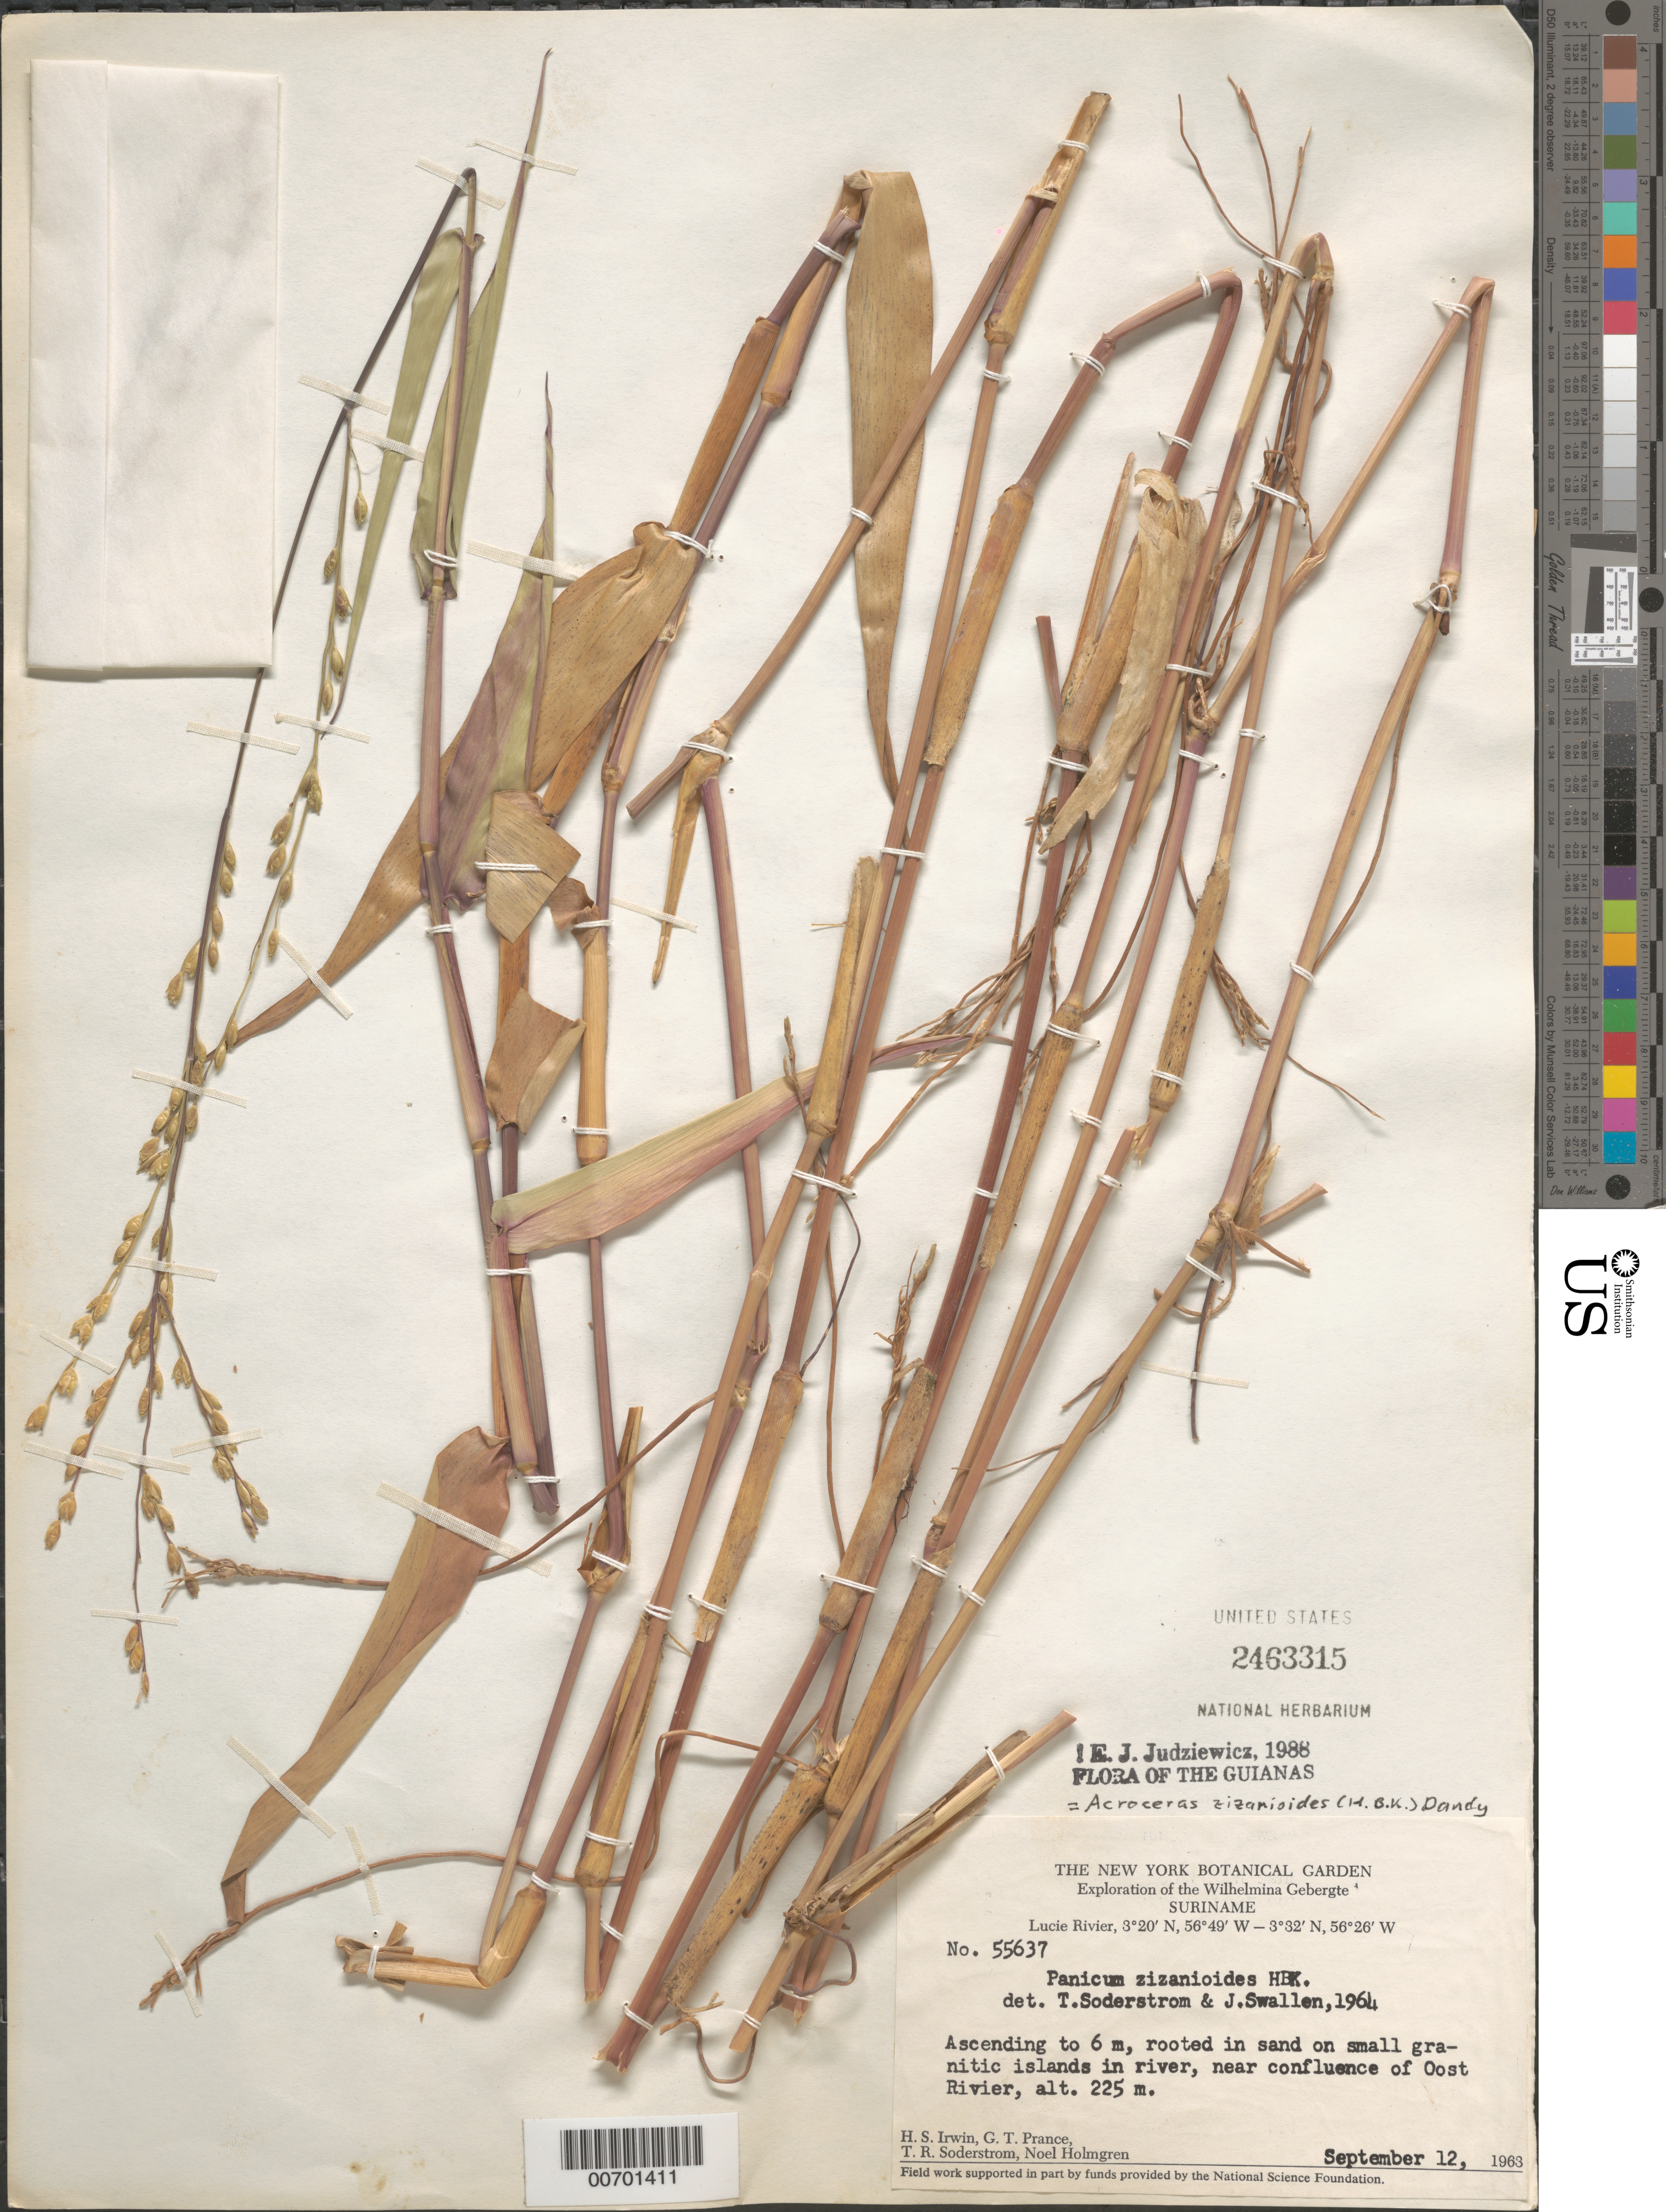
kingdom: Plantae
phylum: Tracheophyta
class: Liliopsida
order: Poales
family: Poaceae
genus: Acroceras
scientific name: Acroceras zizanioides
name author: (Kunth) Dandy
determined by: Judziewicz, E. J.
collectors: H. Irwin, G. T. Prance, T. R. Soderstrom & N. H. Holmgren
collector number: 55637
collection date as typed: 12-Sep-63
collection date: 1963-09-12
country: Suriname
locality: Lucie R., near confl. with Oost R., Wilhelmina Gebergte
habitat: In sand on small granitic islands in river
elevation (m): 225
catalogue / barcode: US 2463315